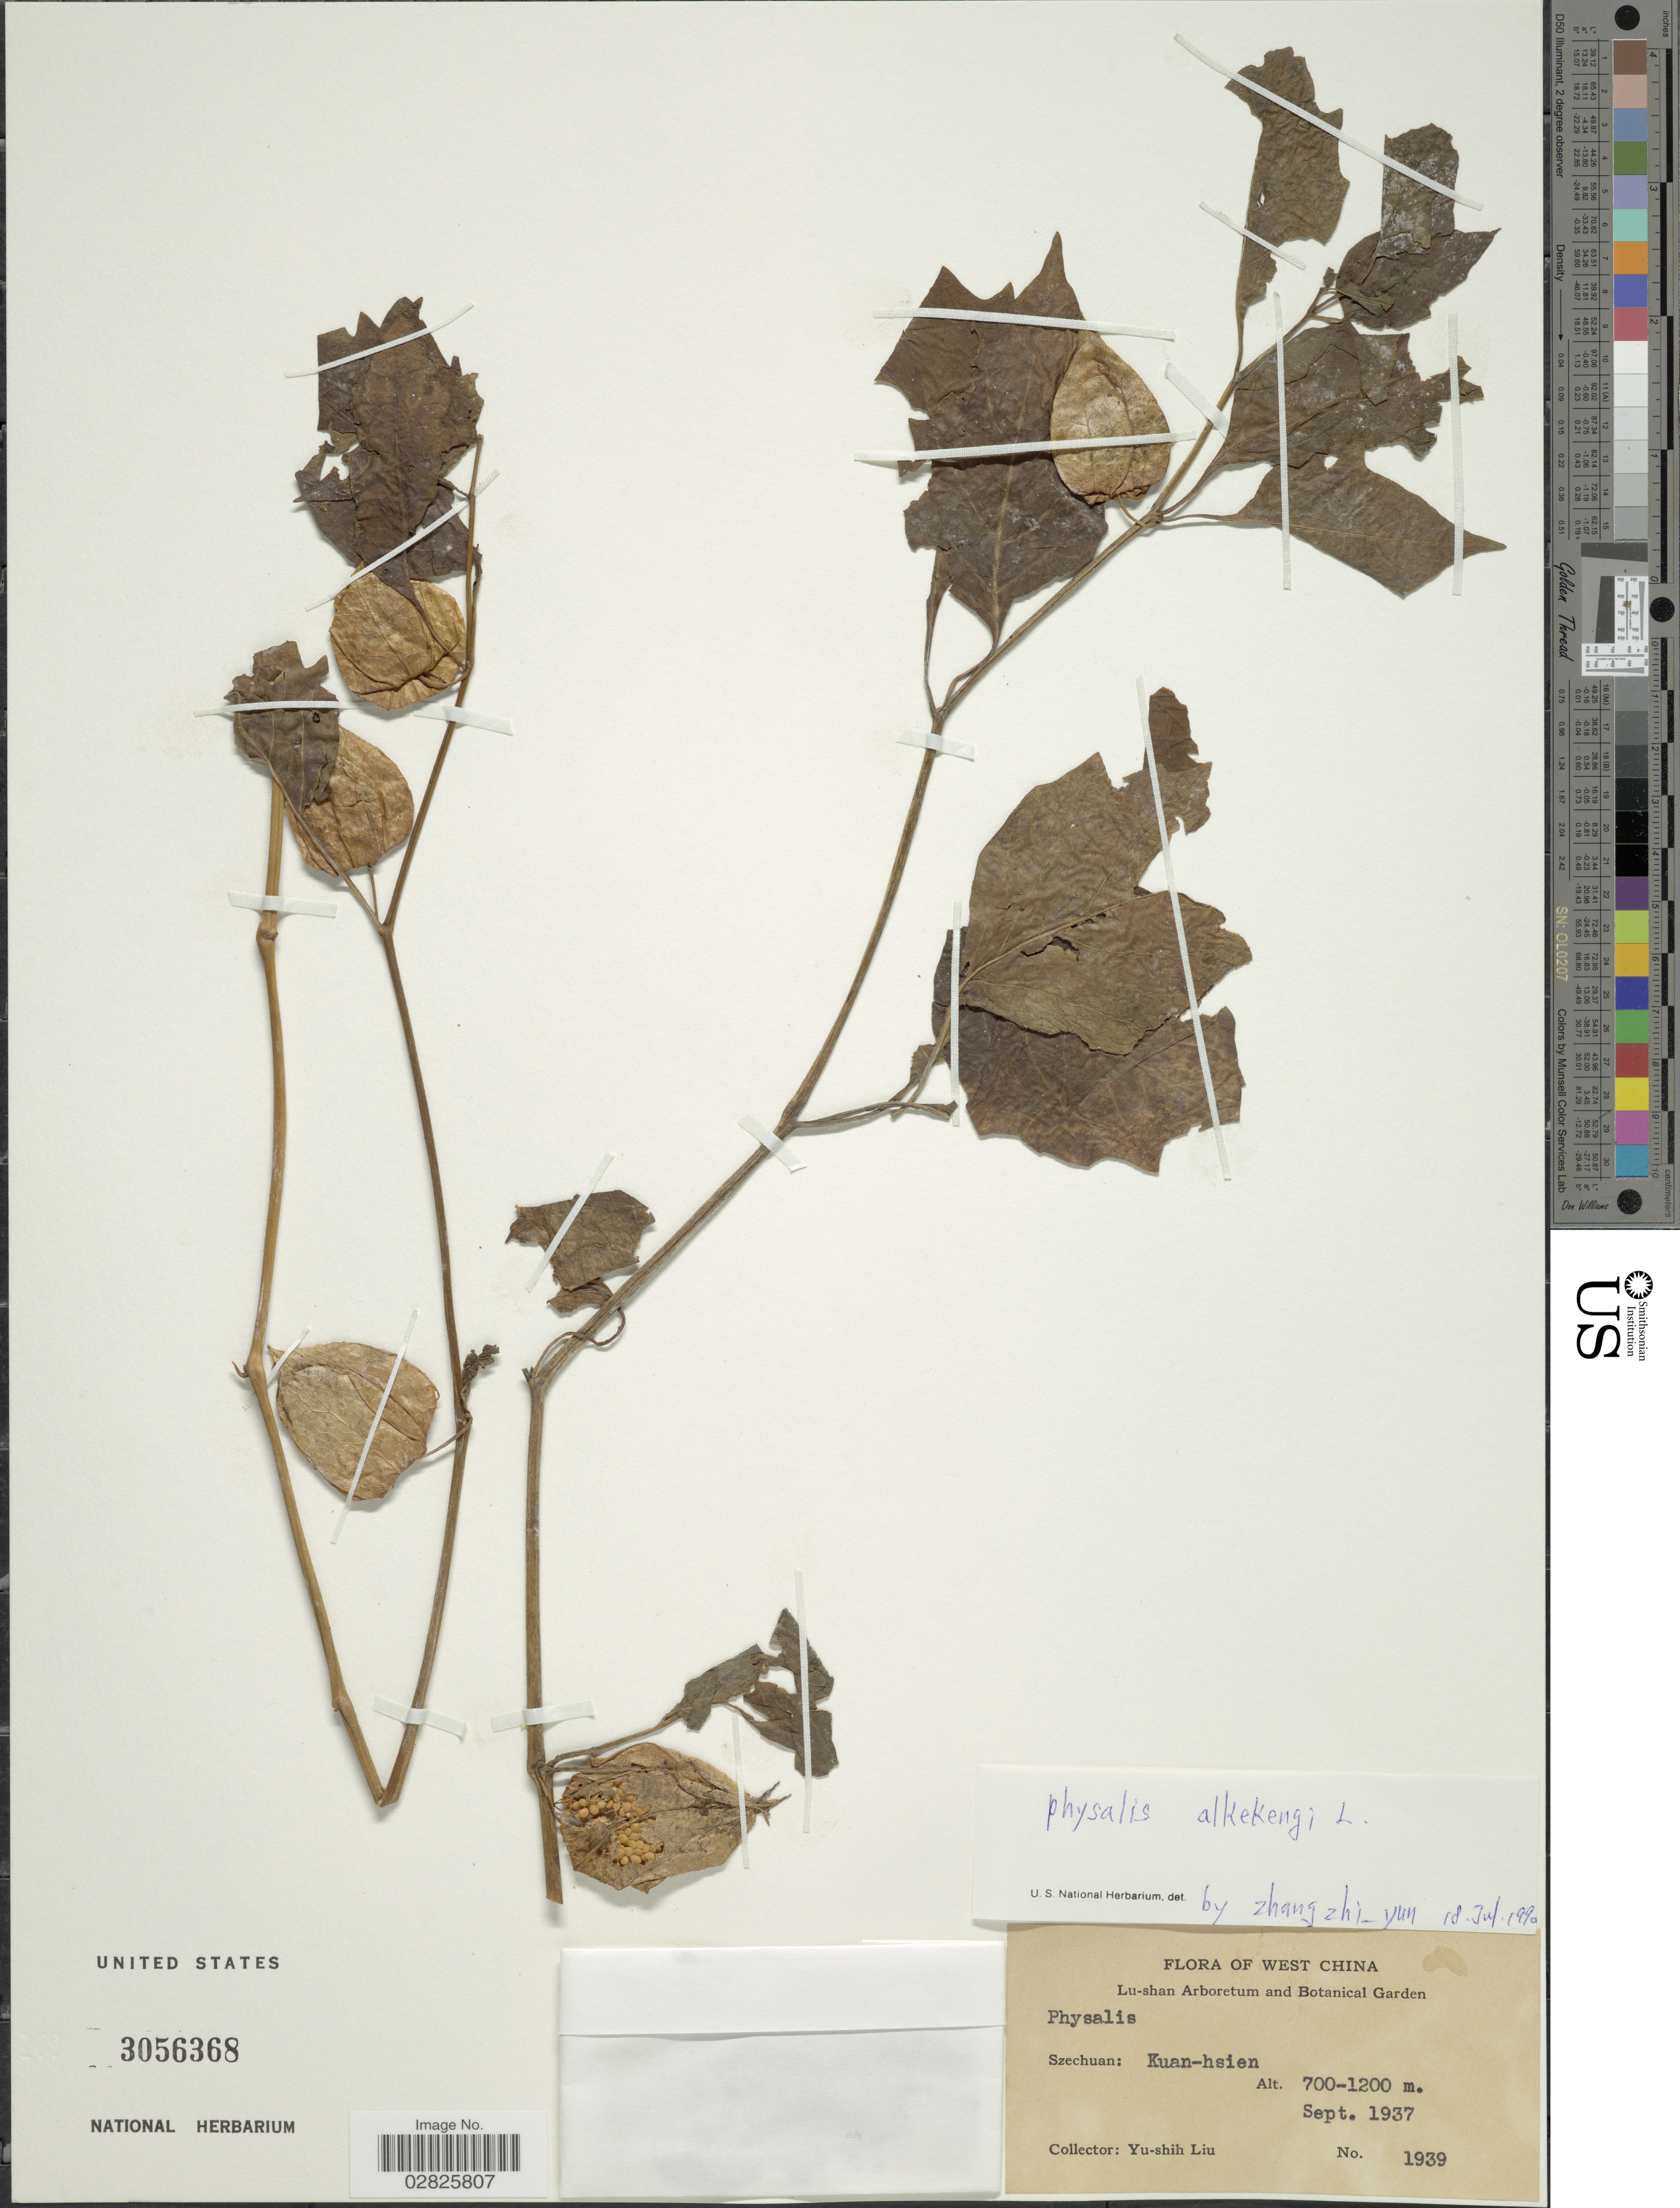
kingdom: Plantae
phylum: Tracheophyta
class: Magnoliopsida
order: Solanales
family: Solanaceae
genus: Physalis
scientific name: Physalis minima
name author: L.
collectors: Y.-S. Liu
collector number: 1939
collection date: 1937-09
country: China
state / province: Sichuan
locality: West China. Szechuan: Kuan-hsien.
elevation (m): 700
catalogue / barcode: US 3056368